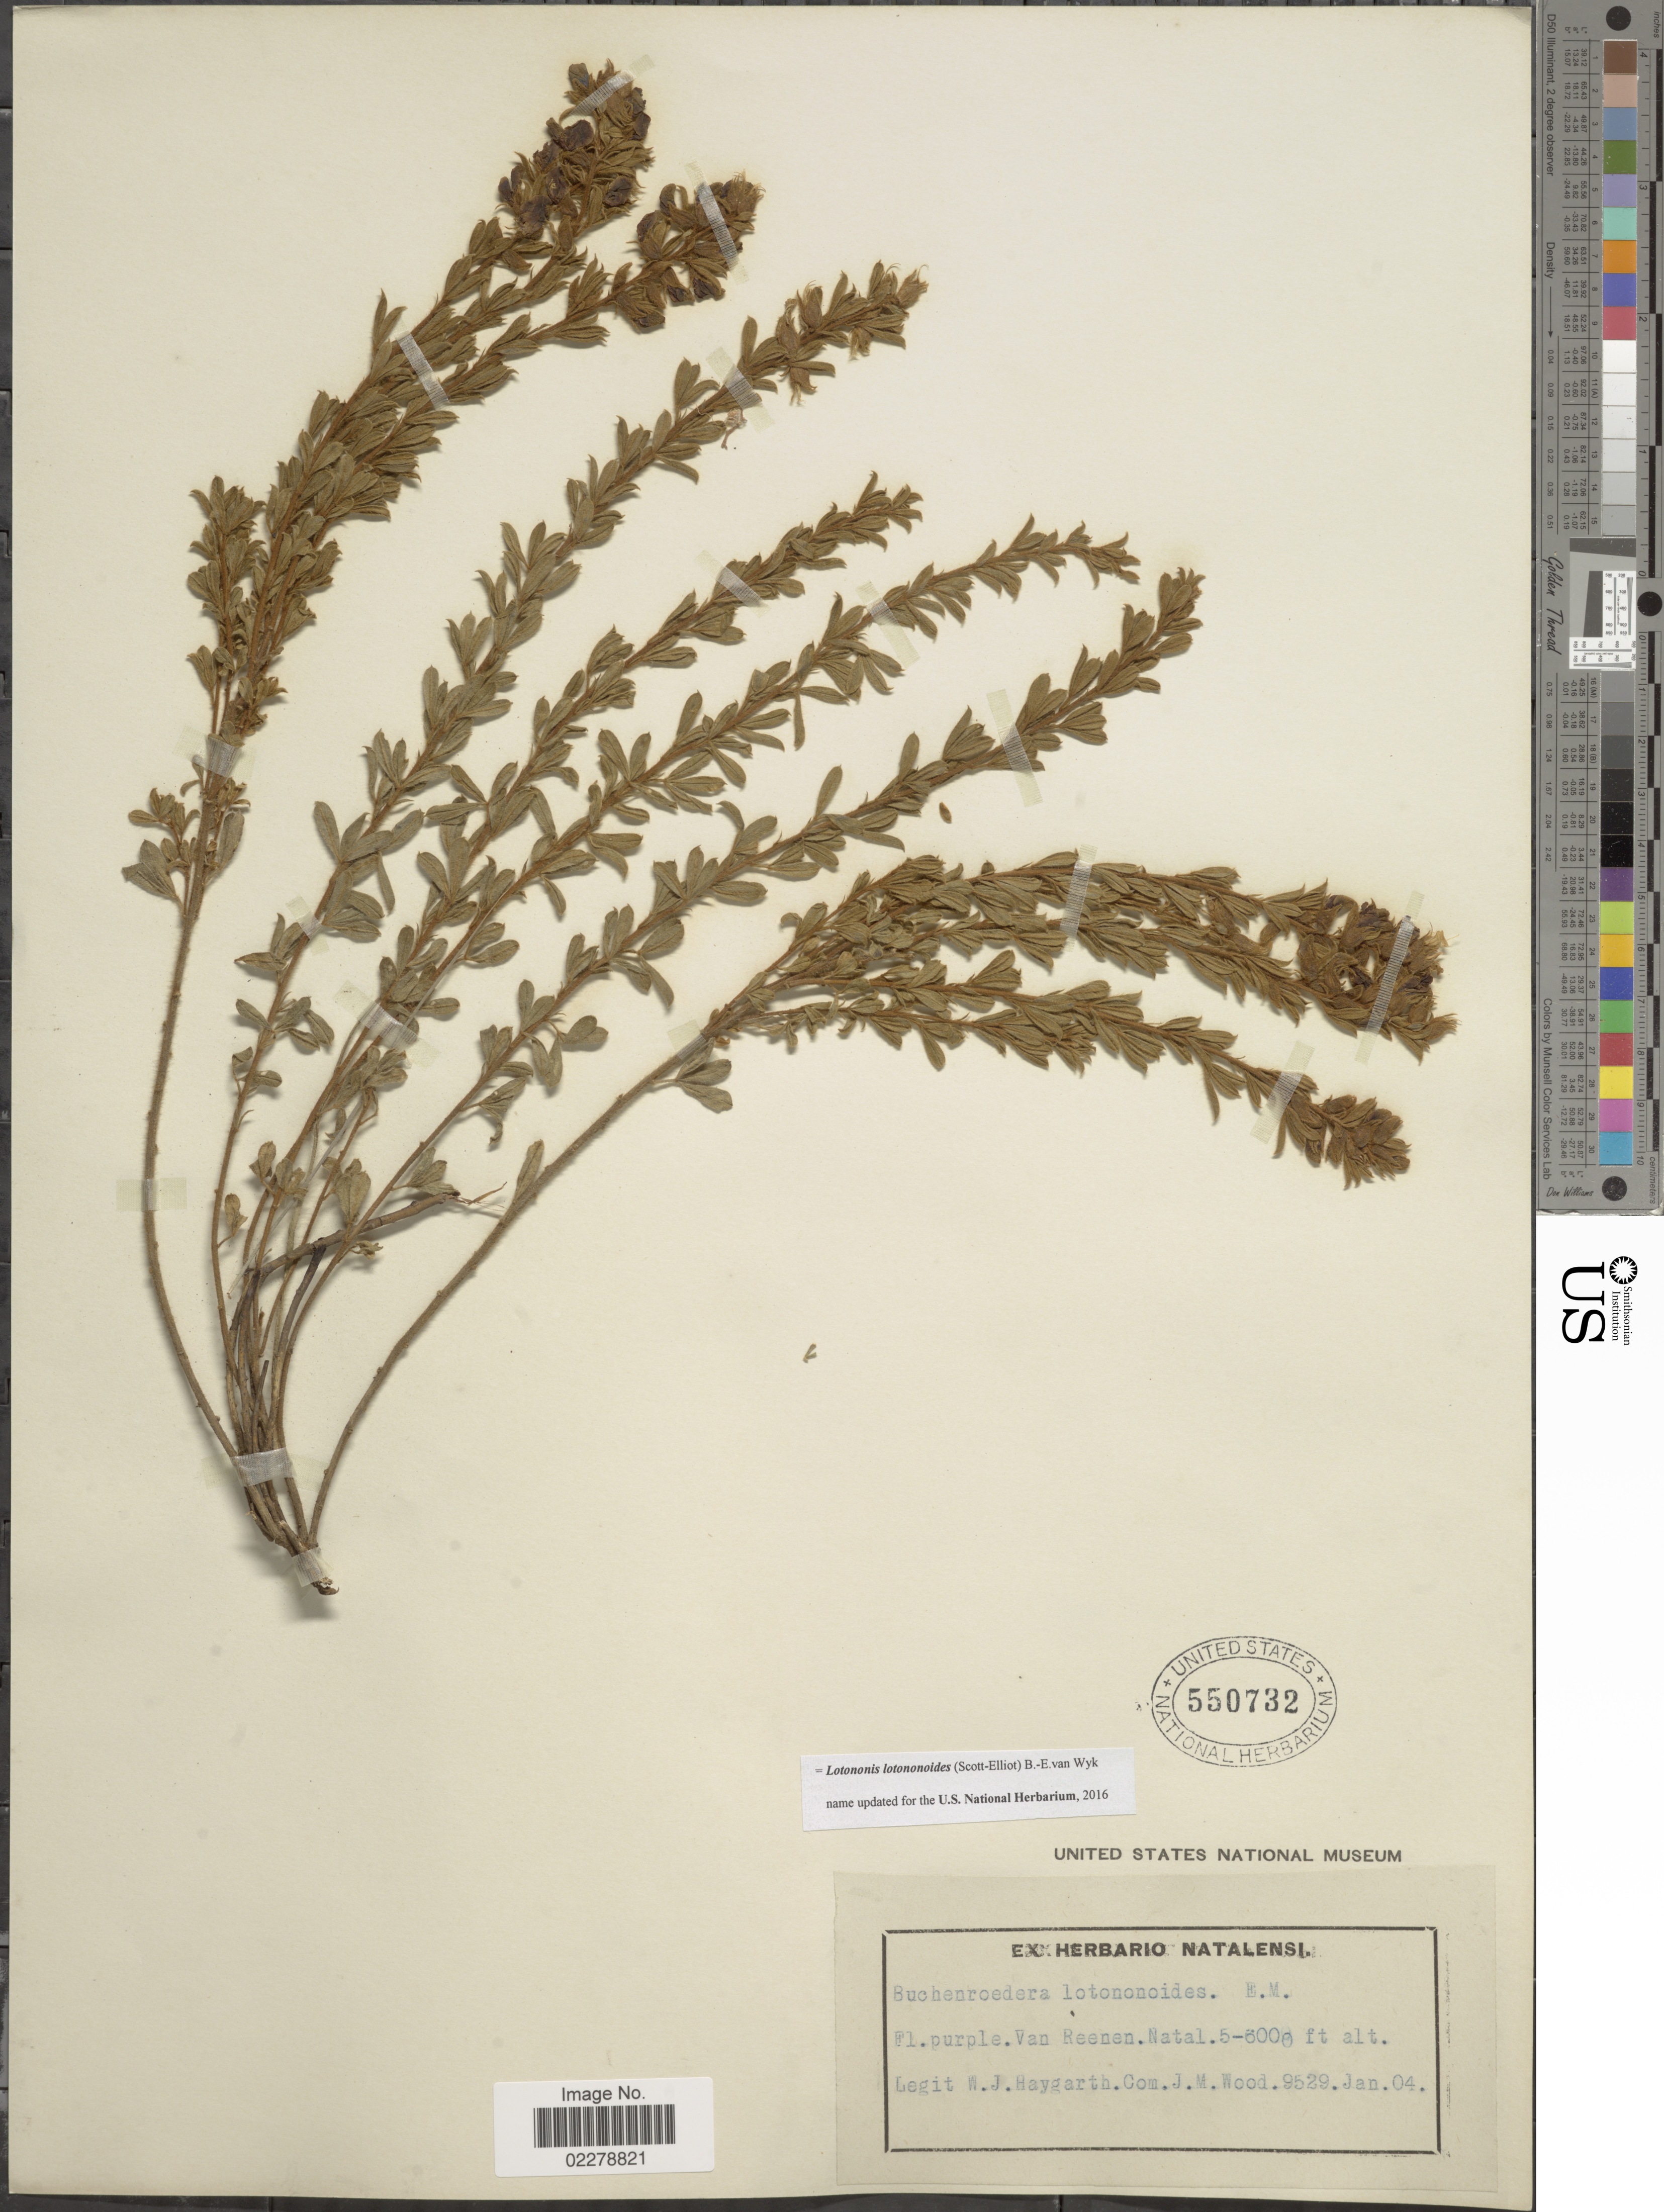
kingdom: Plantae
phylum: Tracheophyta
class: Magnoliopsida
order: Fabales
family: Fabaceae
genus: Lotononis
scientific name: Lotononis lotononoides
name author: (Scott Elliot) B.-E. van Wyk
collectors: W. Haygarth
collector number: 9529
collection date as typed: Transcribed d/m/y: /1/4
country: South Africa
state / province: KwaZulu-Natal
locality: Van Reenen. Natal.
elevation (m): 1524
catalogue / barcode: US 550732